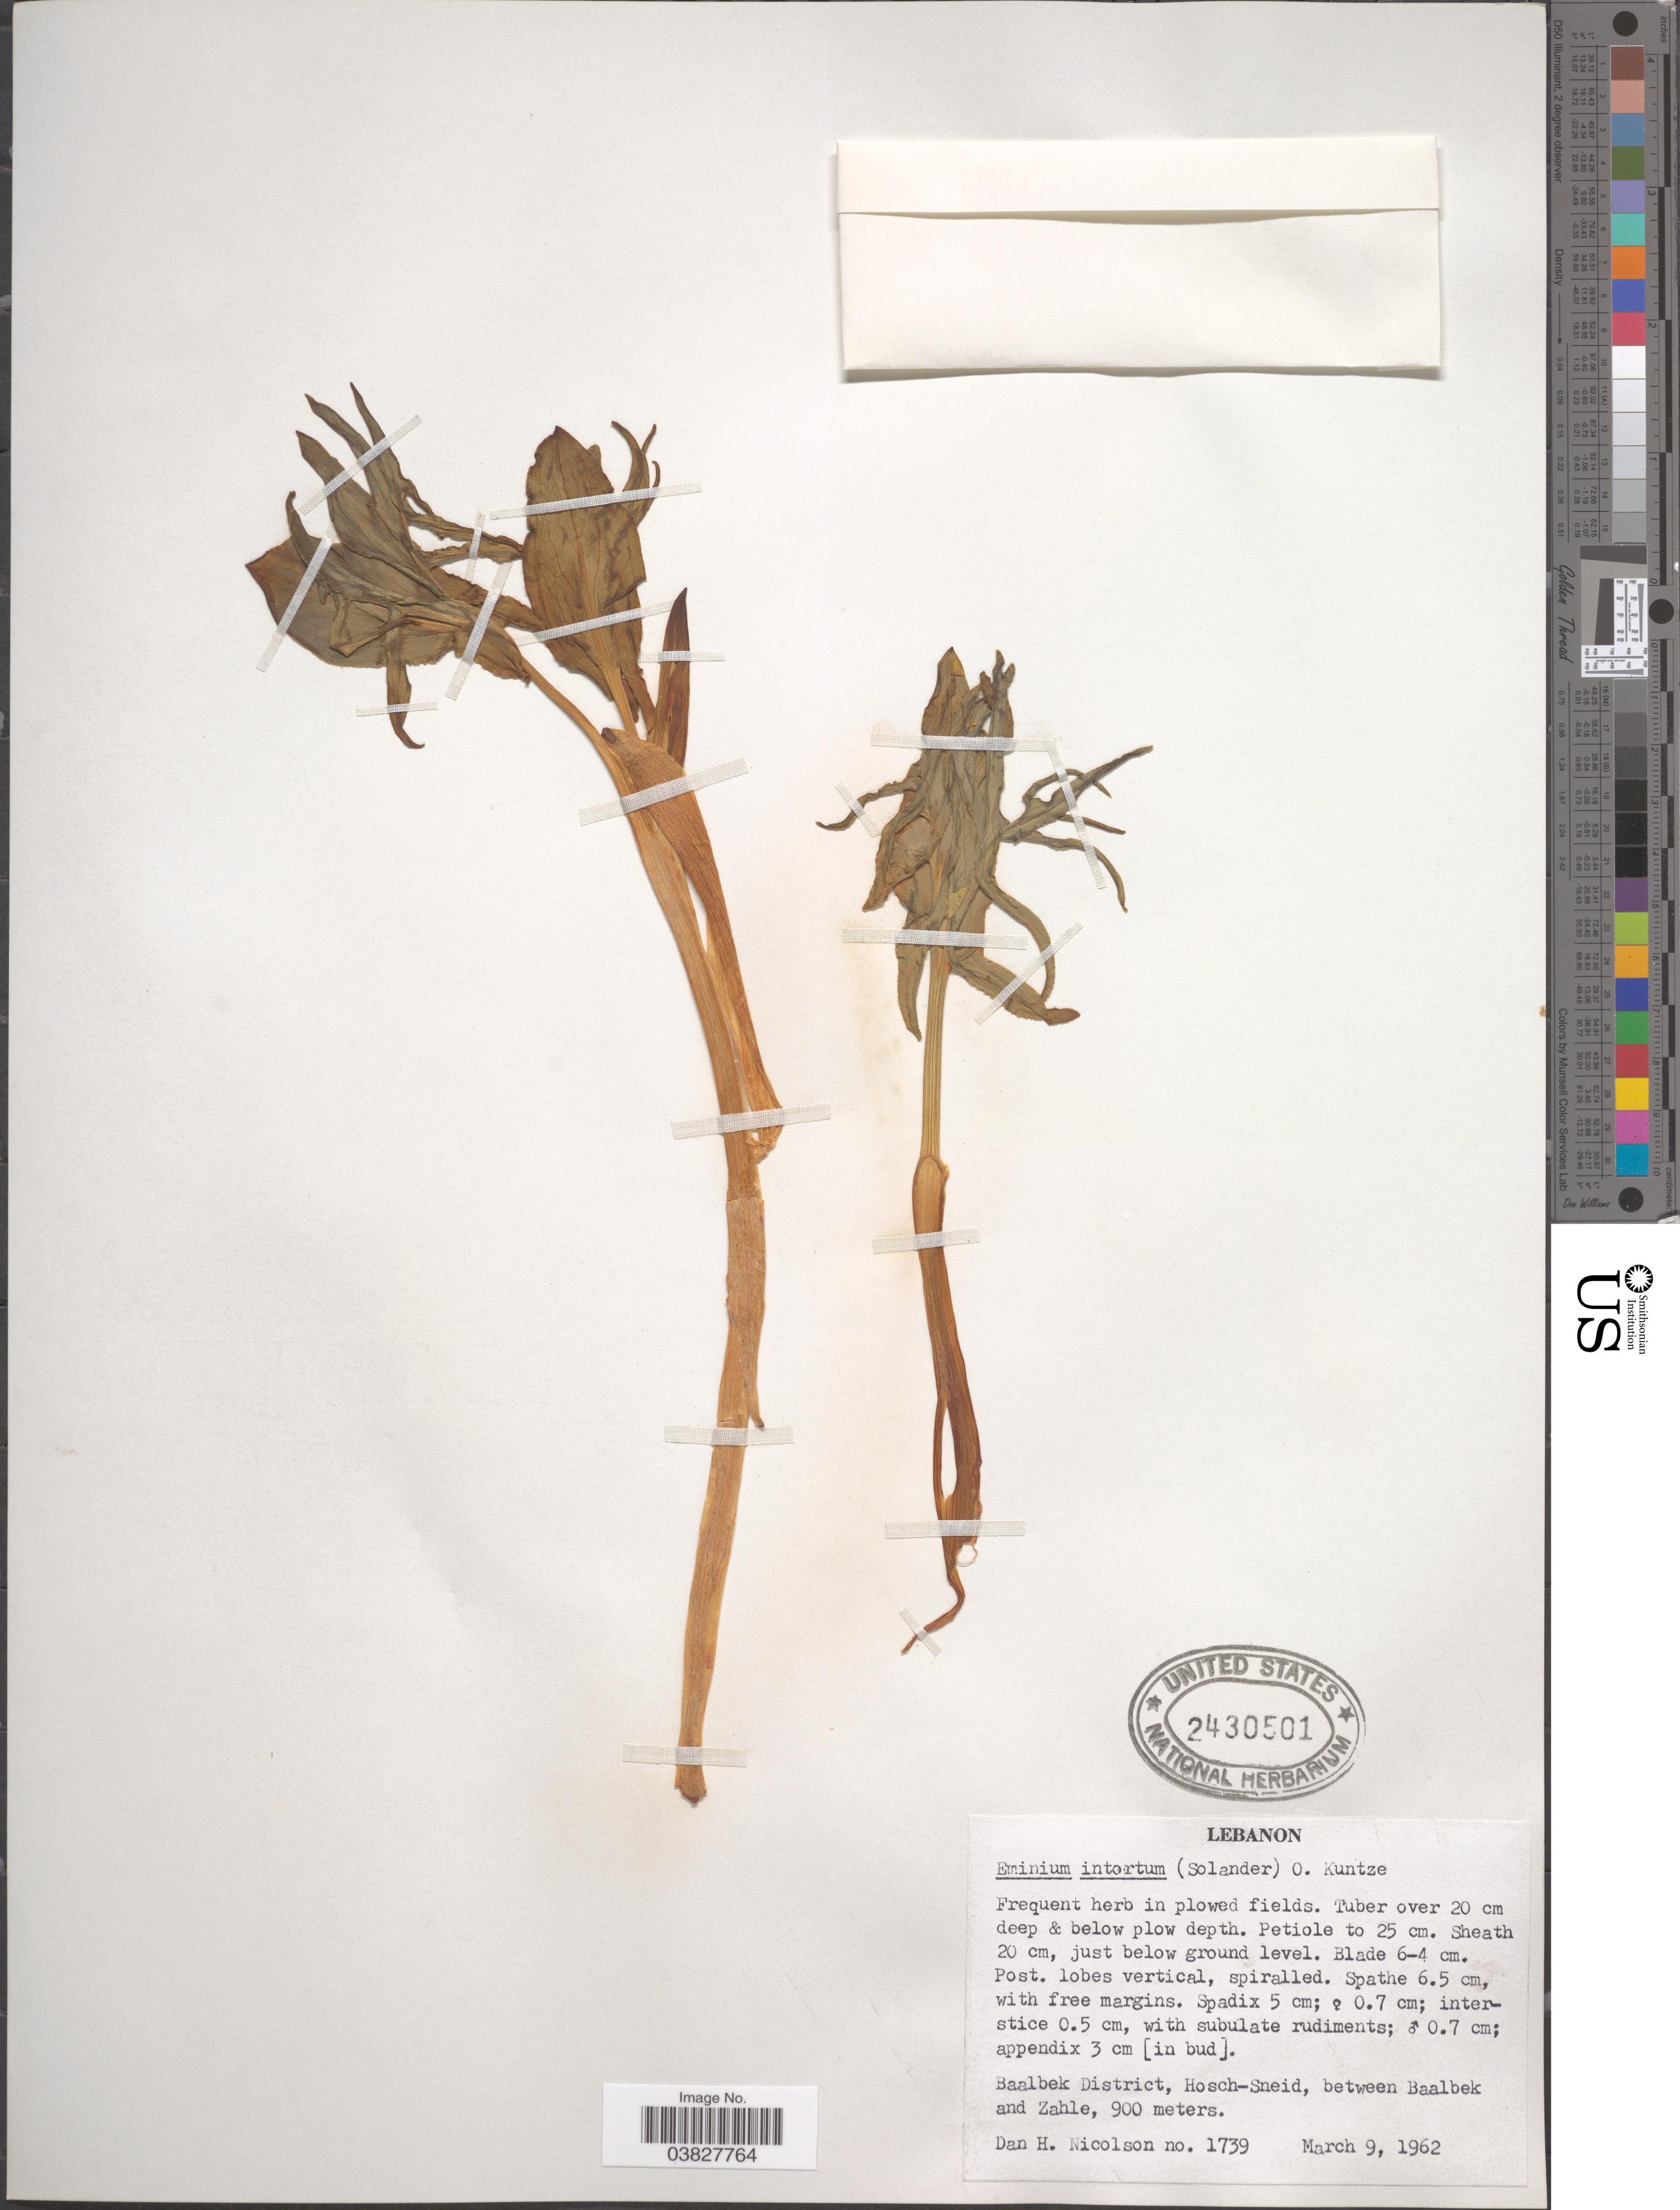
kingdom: Plantae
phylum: Tracheophyta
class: Liliopsida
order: Alismatales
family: Araceae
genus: Eminium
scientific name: Eminium intortum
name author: (Banks & Sol.) Kuntze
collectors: D. H. Nicolson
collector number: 1739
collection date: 1962-03-09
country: Lebanon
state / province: Baalbek-Hermel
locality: Baalbek District, Hosch-Sneid, between Baalbek and Zahle.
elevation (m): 900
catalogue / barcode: US 2430501